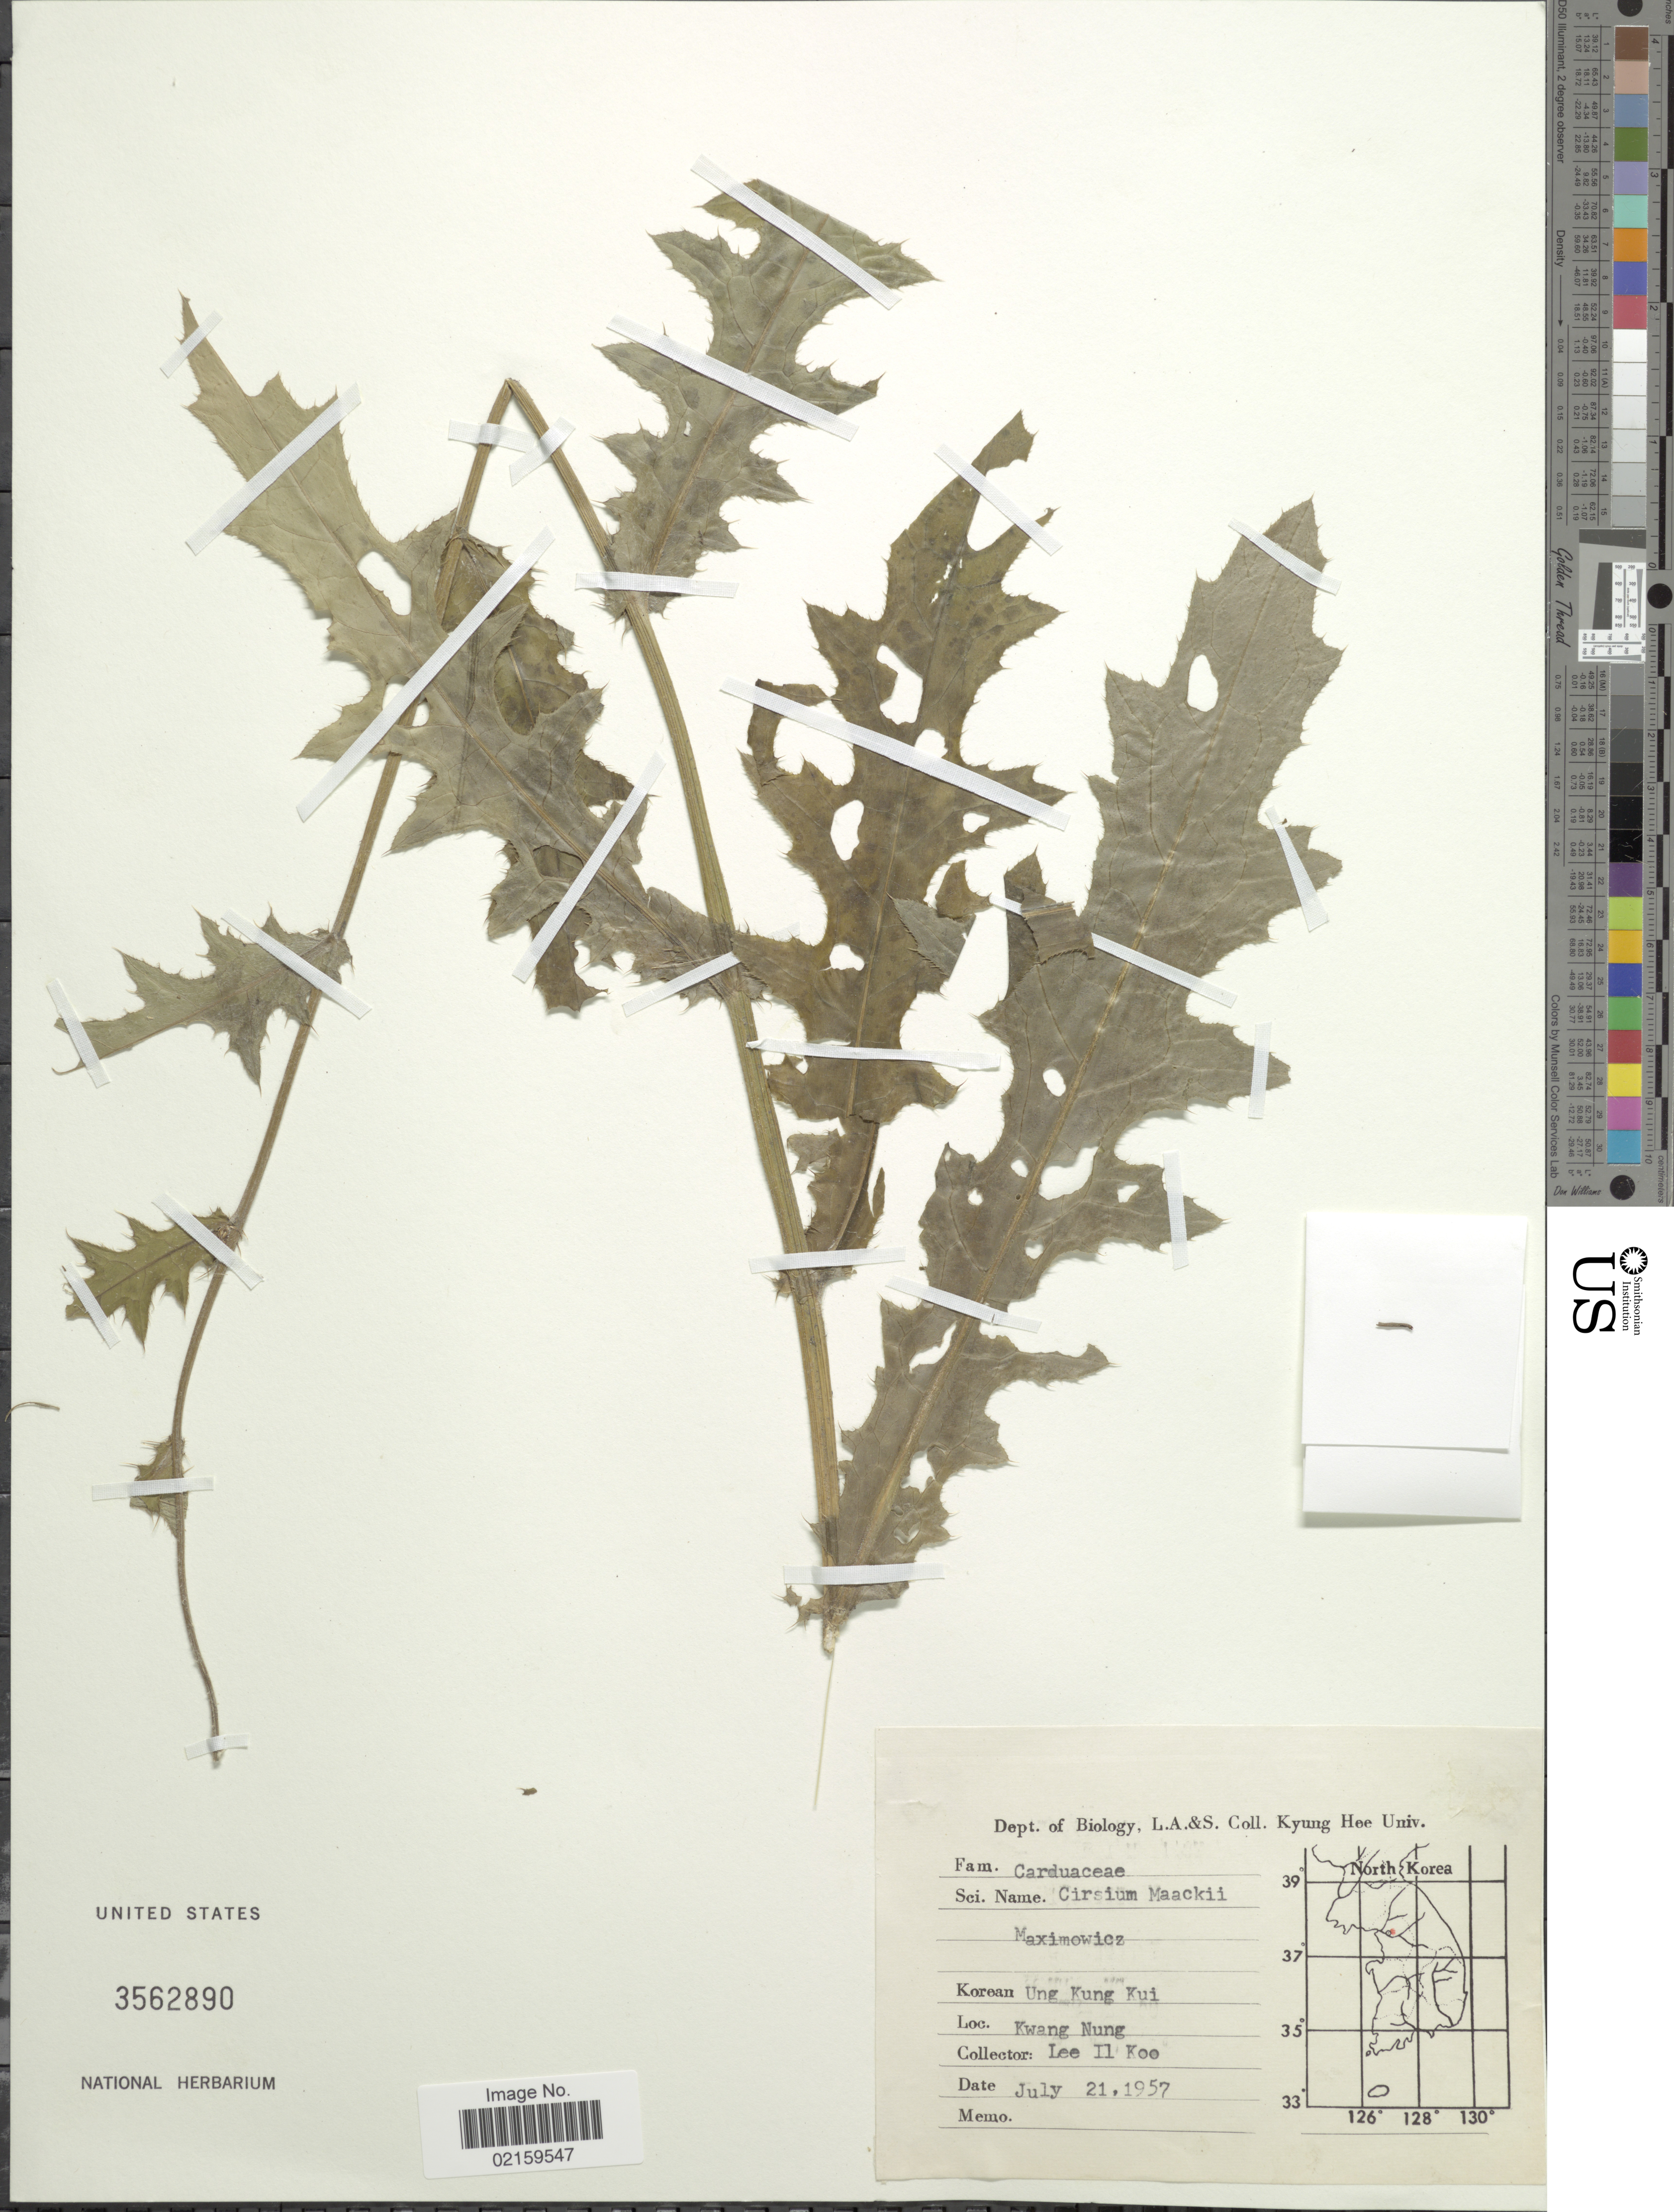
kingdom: Plantae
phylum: Tracheophyta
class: Magnoliopsida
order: Asterales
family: Asteraceae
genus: Cirsium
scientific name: Cirsium japonicum var. maackii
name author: (Maxim.) Matsum.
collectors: Il-Ko Lee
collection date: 1957-06-21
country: South Korea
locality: Kwang Nung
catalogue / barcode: US 3562890